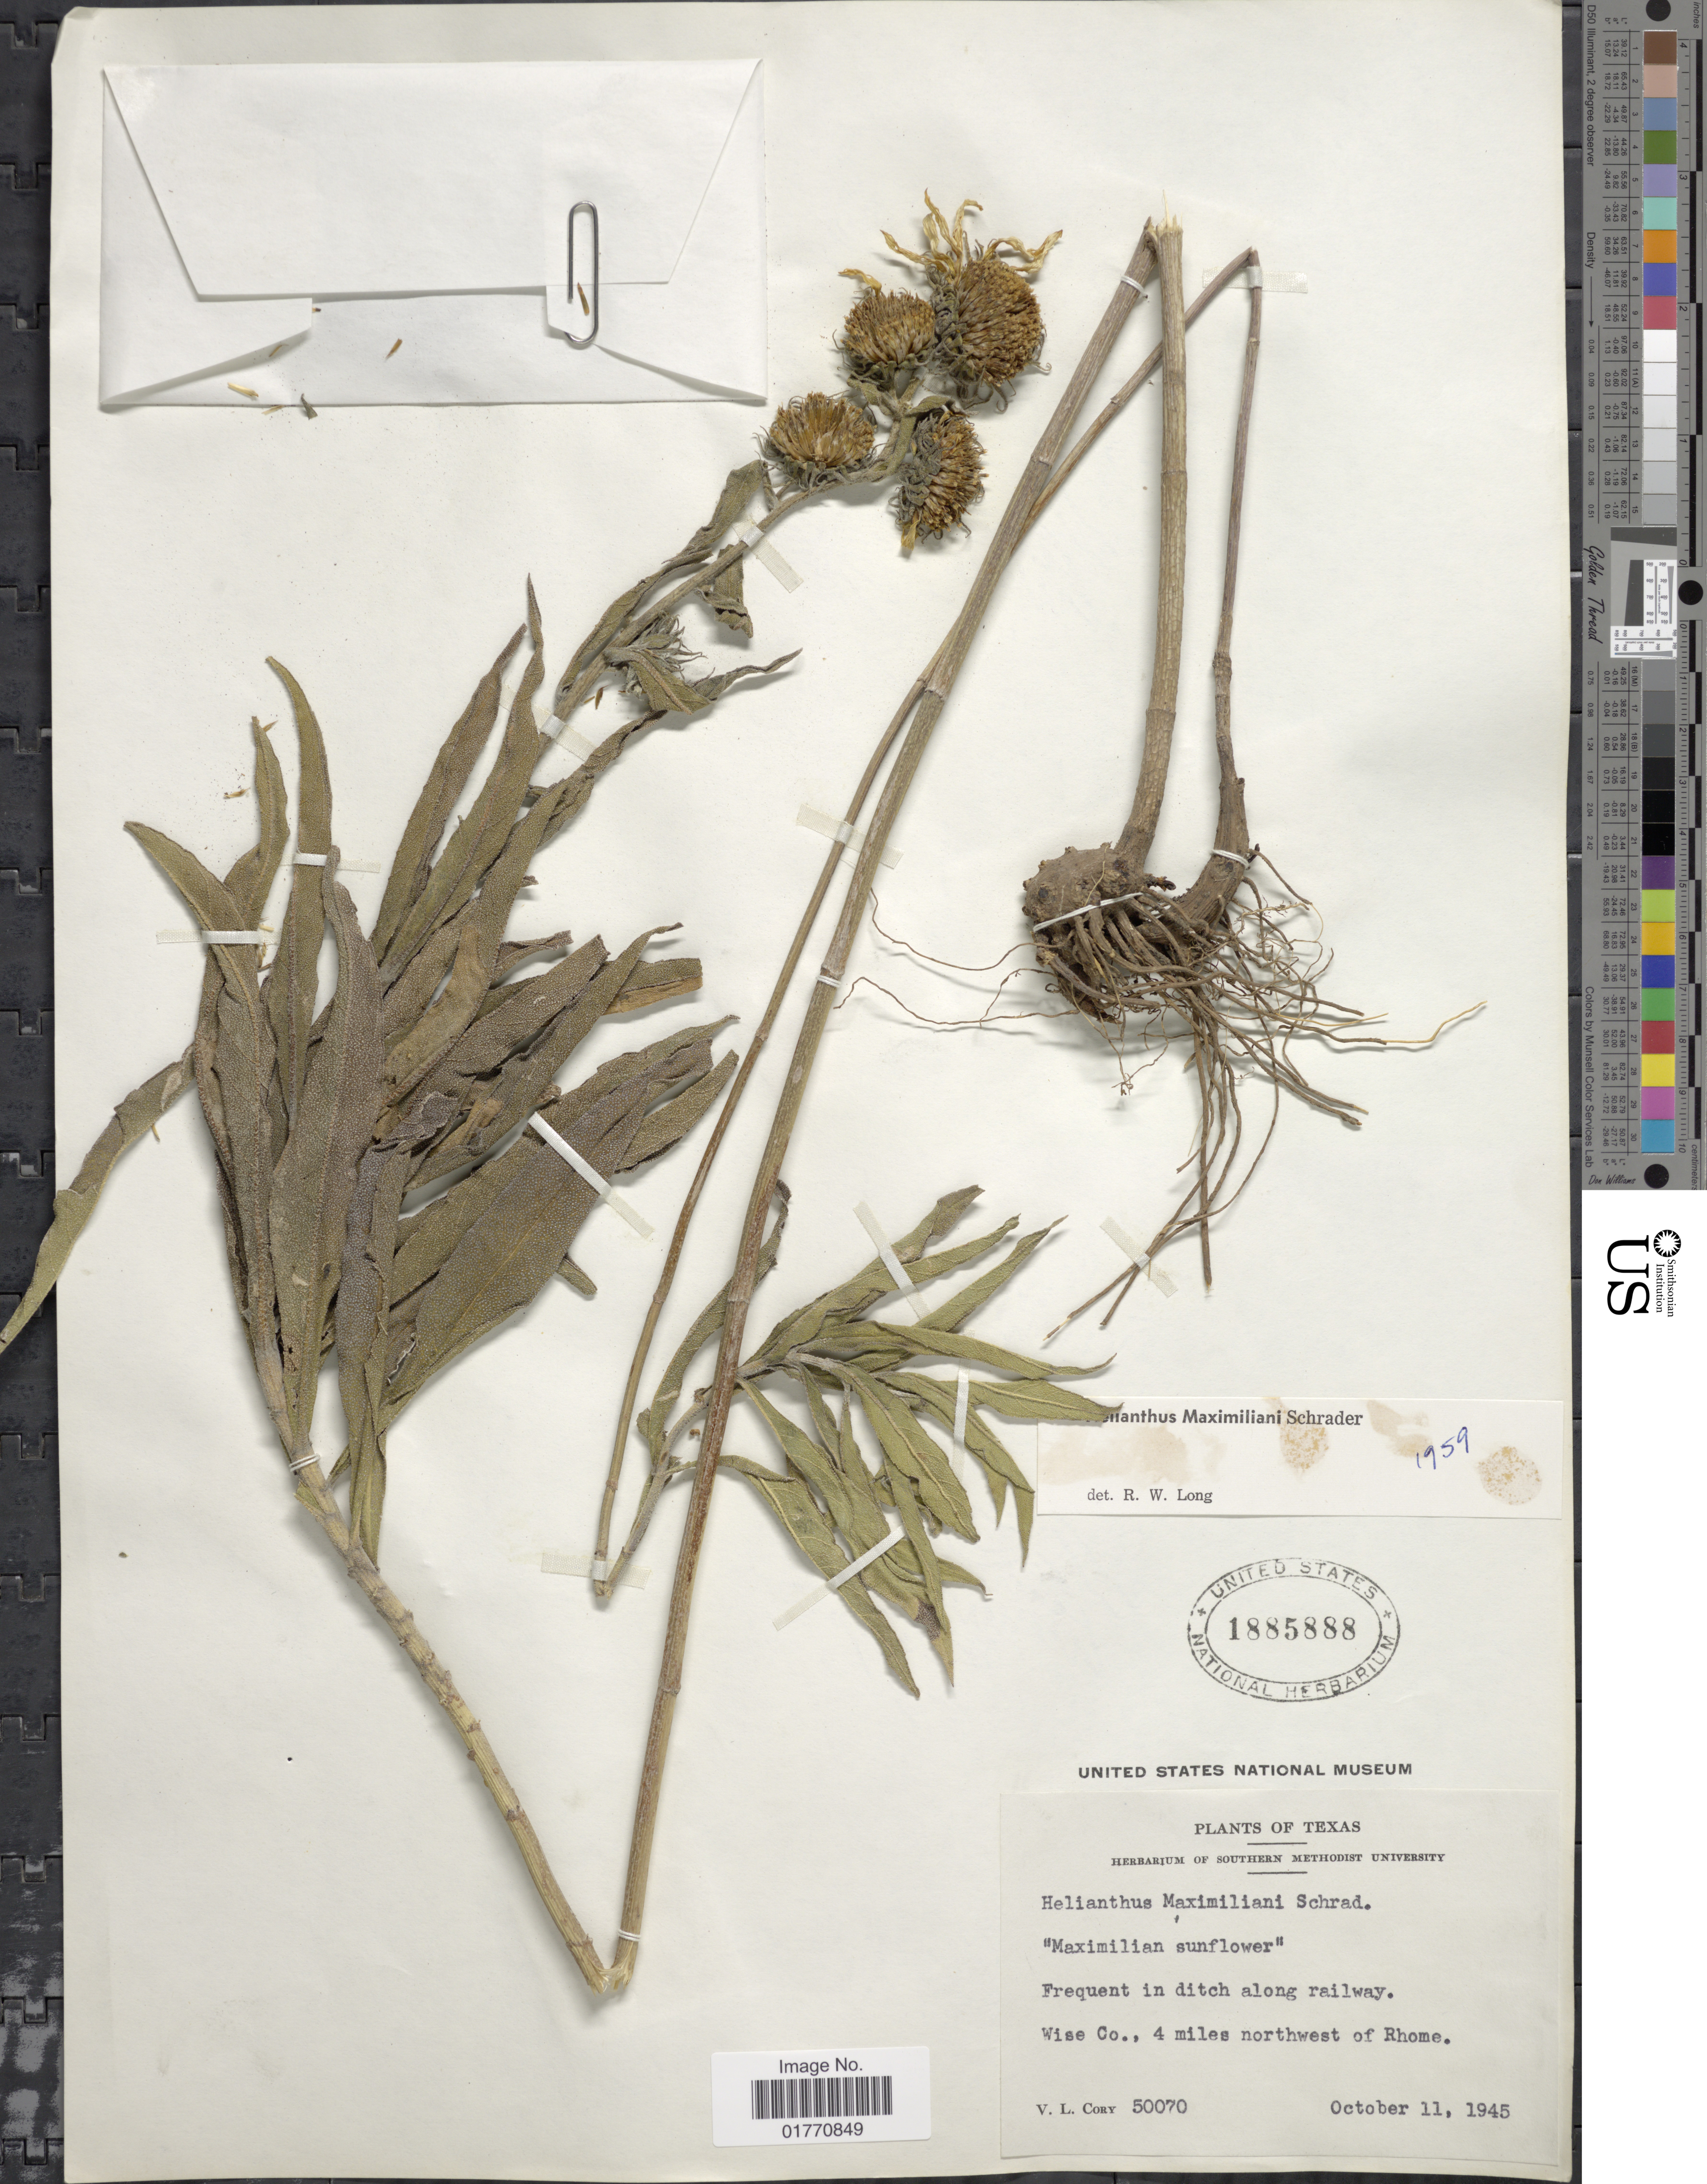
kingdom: Plantae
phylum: Tracheophyta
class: Magnoliopsida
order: Asterales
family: Asteraceae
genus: Helianthus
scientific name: Helianthus maximiliani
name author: Schrad.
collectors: V. Cory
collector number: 50070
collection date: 1945-10-11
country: United States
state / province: Texas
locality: Frequent in ditch along railway, Wise Co., 4 miles northwest of Rhome.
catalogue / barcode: US 1885888